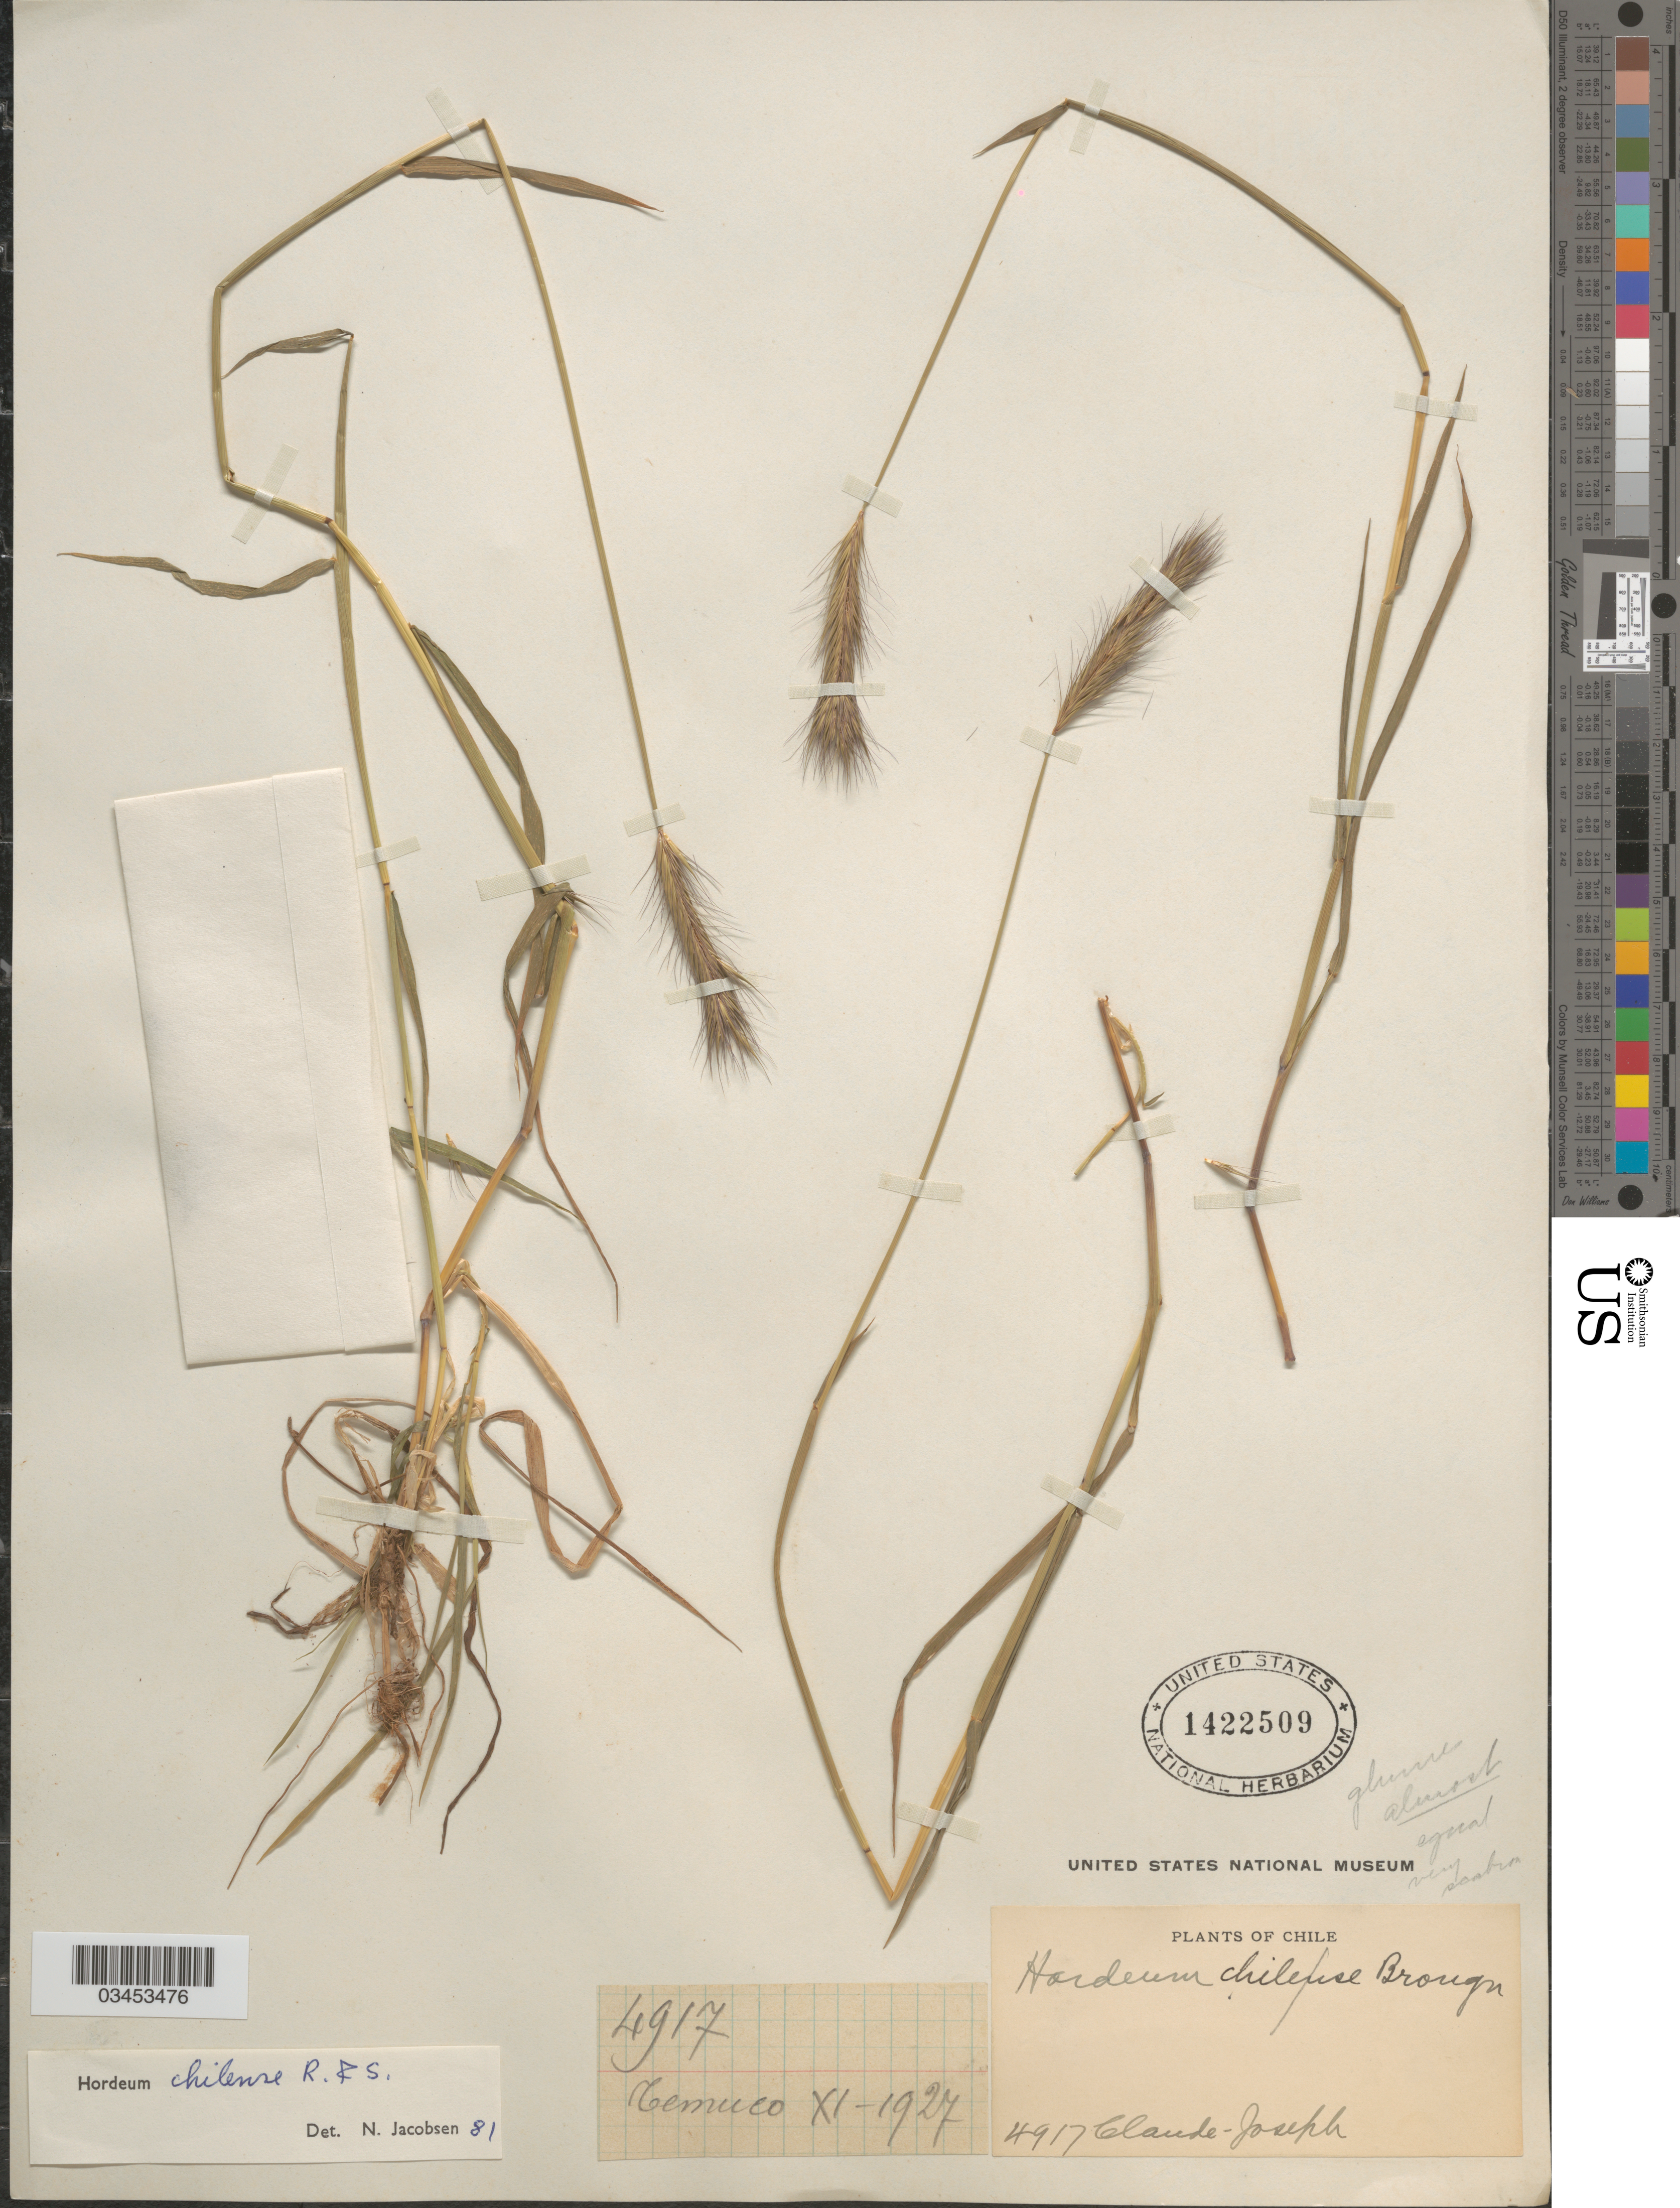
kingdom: Plantae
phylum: Tracheophyta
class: Liliopsida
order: Poales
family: Poaceae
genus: Hordeum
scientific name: Hordeum chilense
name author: Roem. & Schult.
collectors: Bro. Claude-Joseph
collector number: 4917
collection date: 1927-11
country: Chile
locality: Temuco.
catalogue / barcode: US 1422509